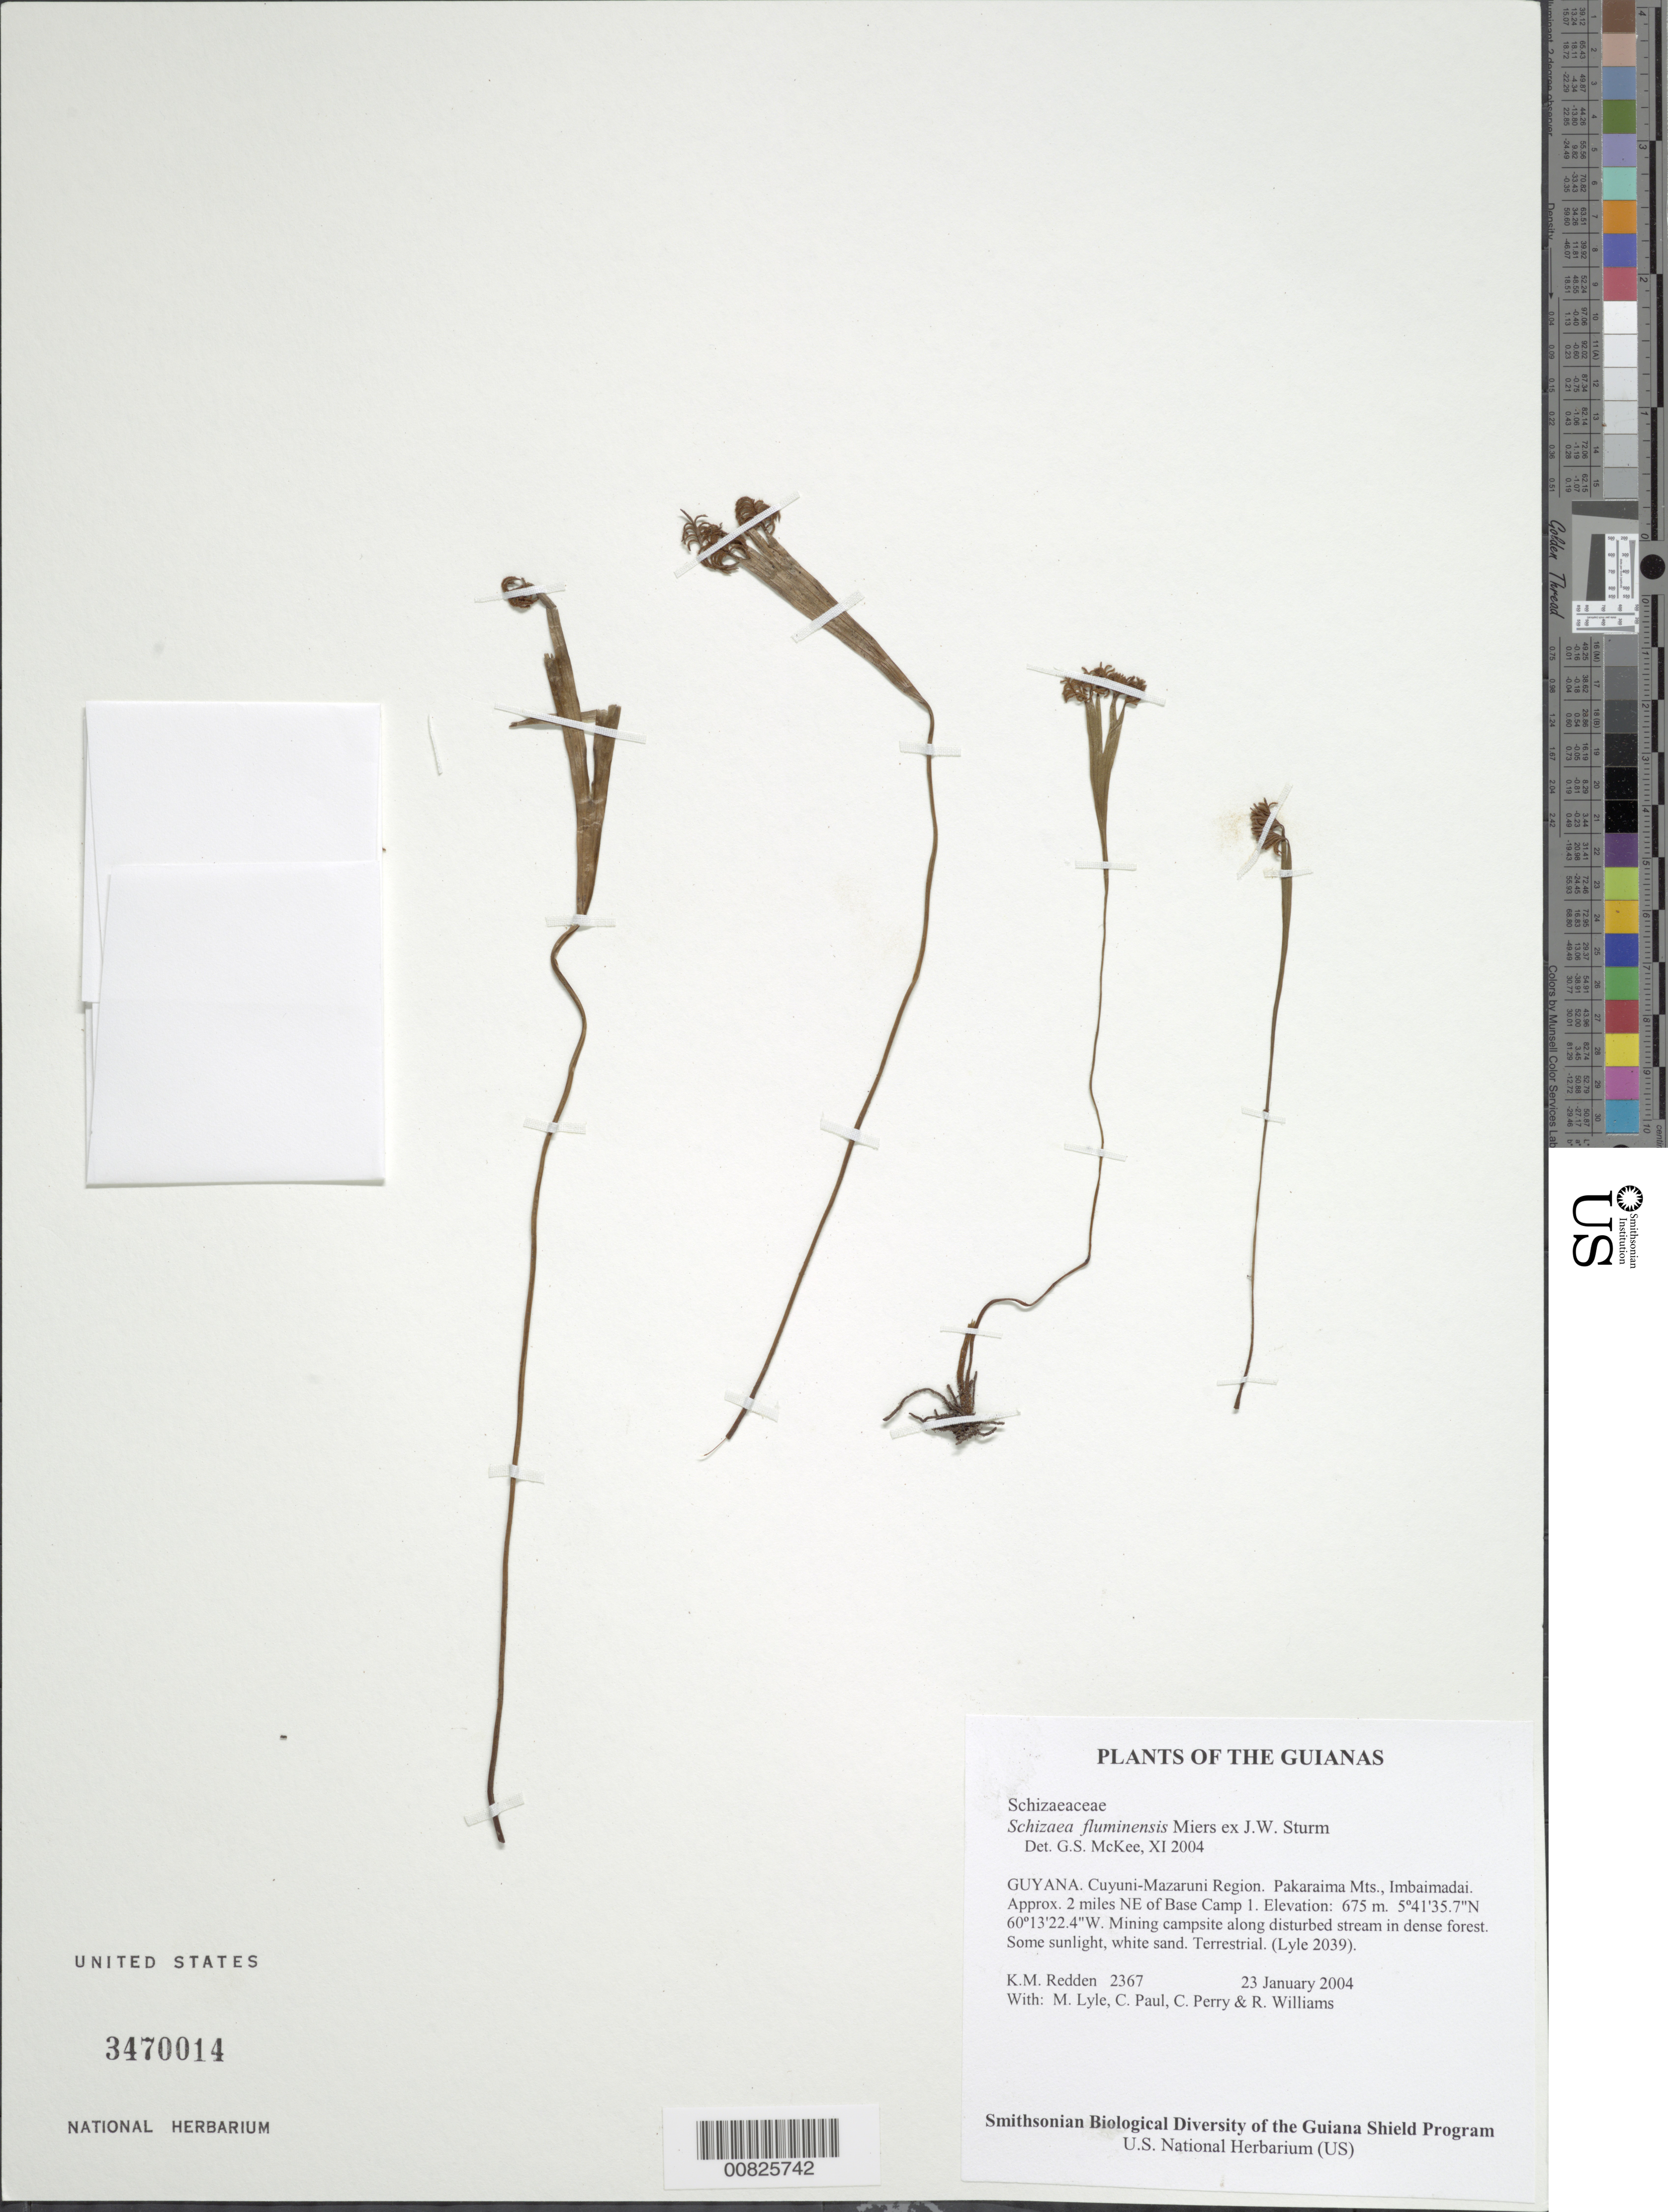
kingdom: Plantae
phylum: Tracheophyta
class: Polypodiopsida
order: Schizaeales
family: Schizaeaceae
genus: Schizaea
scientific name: Schizaea fluminensis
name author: Miers ex J.W. Sturm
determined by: McKee, G. S., (US), NMNH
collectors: K. M. Redden, M. Lyle, C. Paul, C. Perry & R. Williams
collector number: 2367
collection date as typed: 23 January 2004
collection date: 2004-01-23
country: Guyana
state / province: Cuyuni-Mazaruni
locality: Pakaraima Mts., Imbaimadai. Approx. 2 miles NE of Base Camp 1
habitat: Mining campsite along disturbed stream in dense forest. Some sunlight, white sand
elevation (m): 675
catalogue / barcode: US 3470014